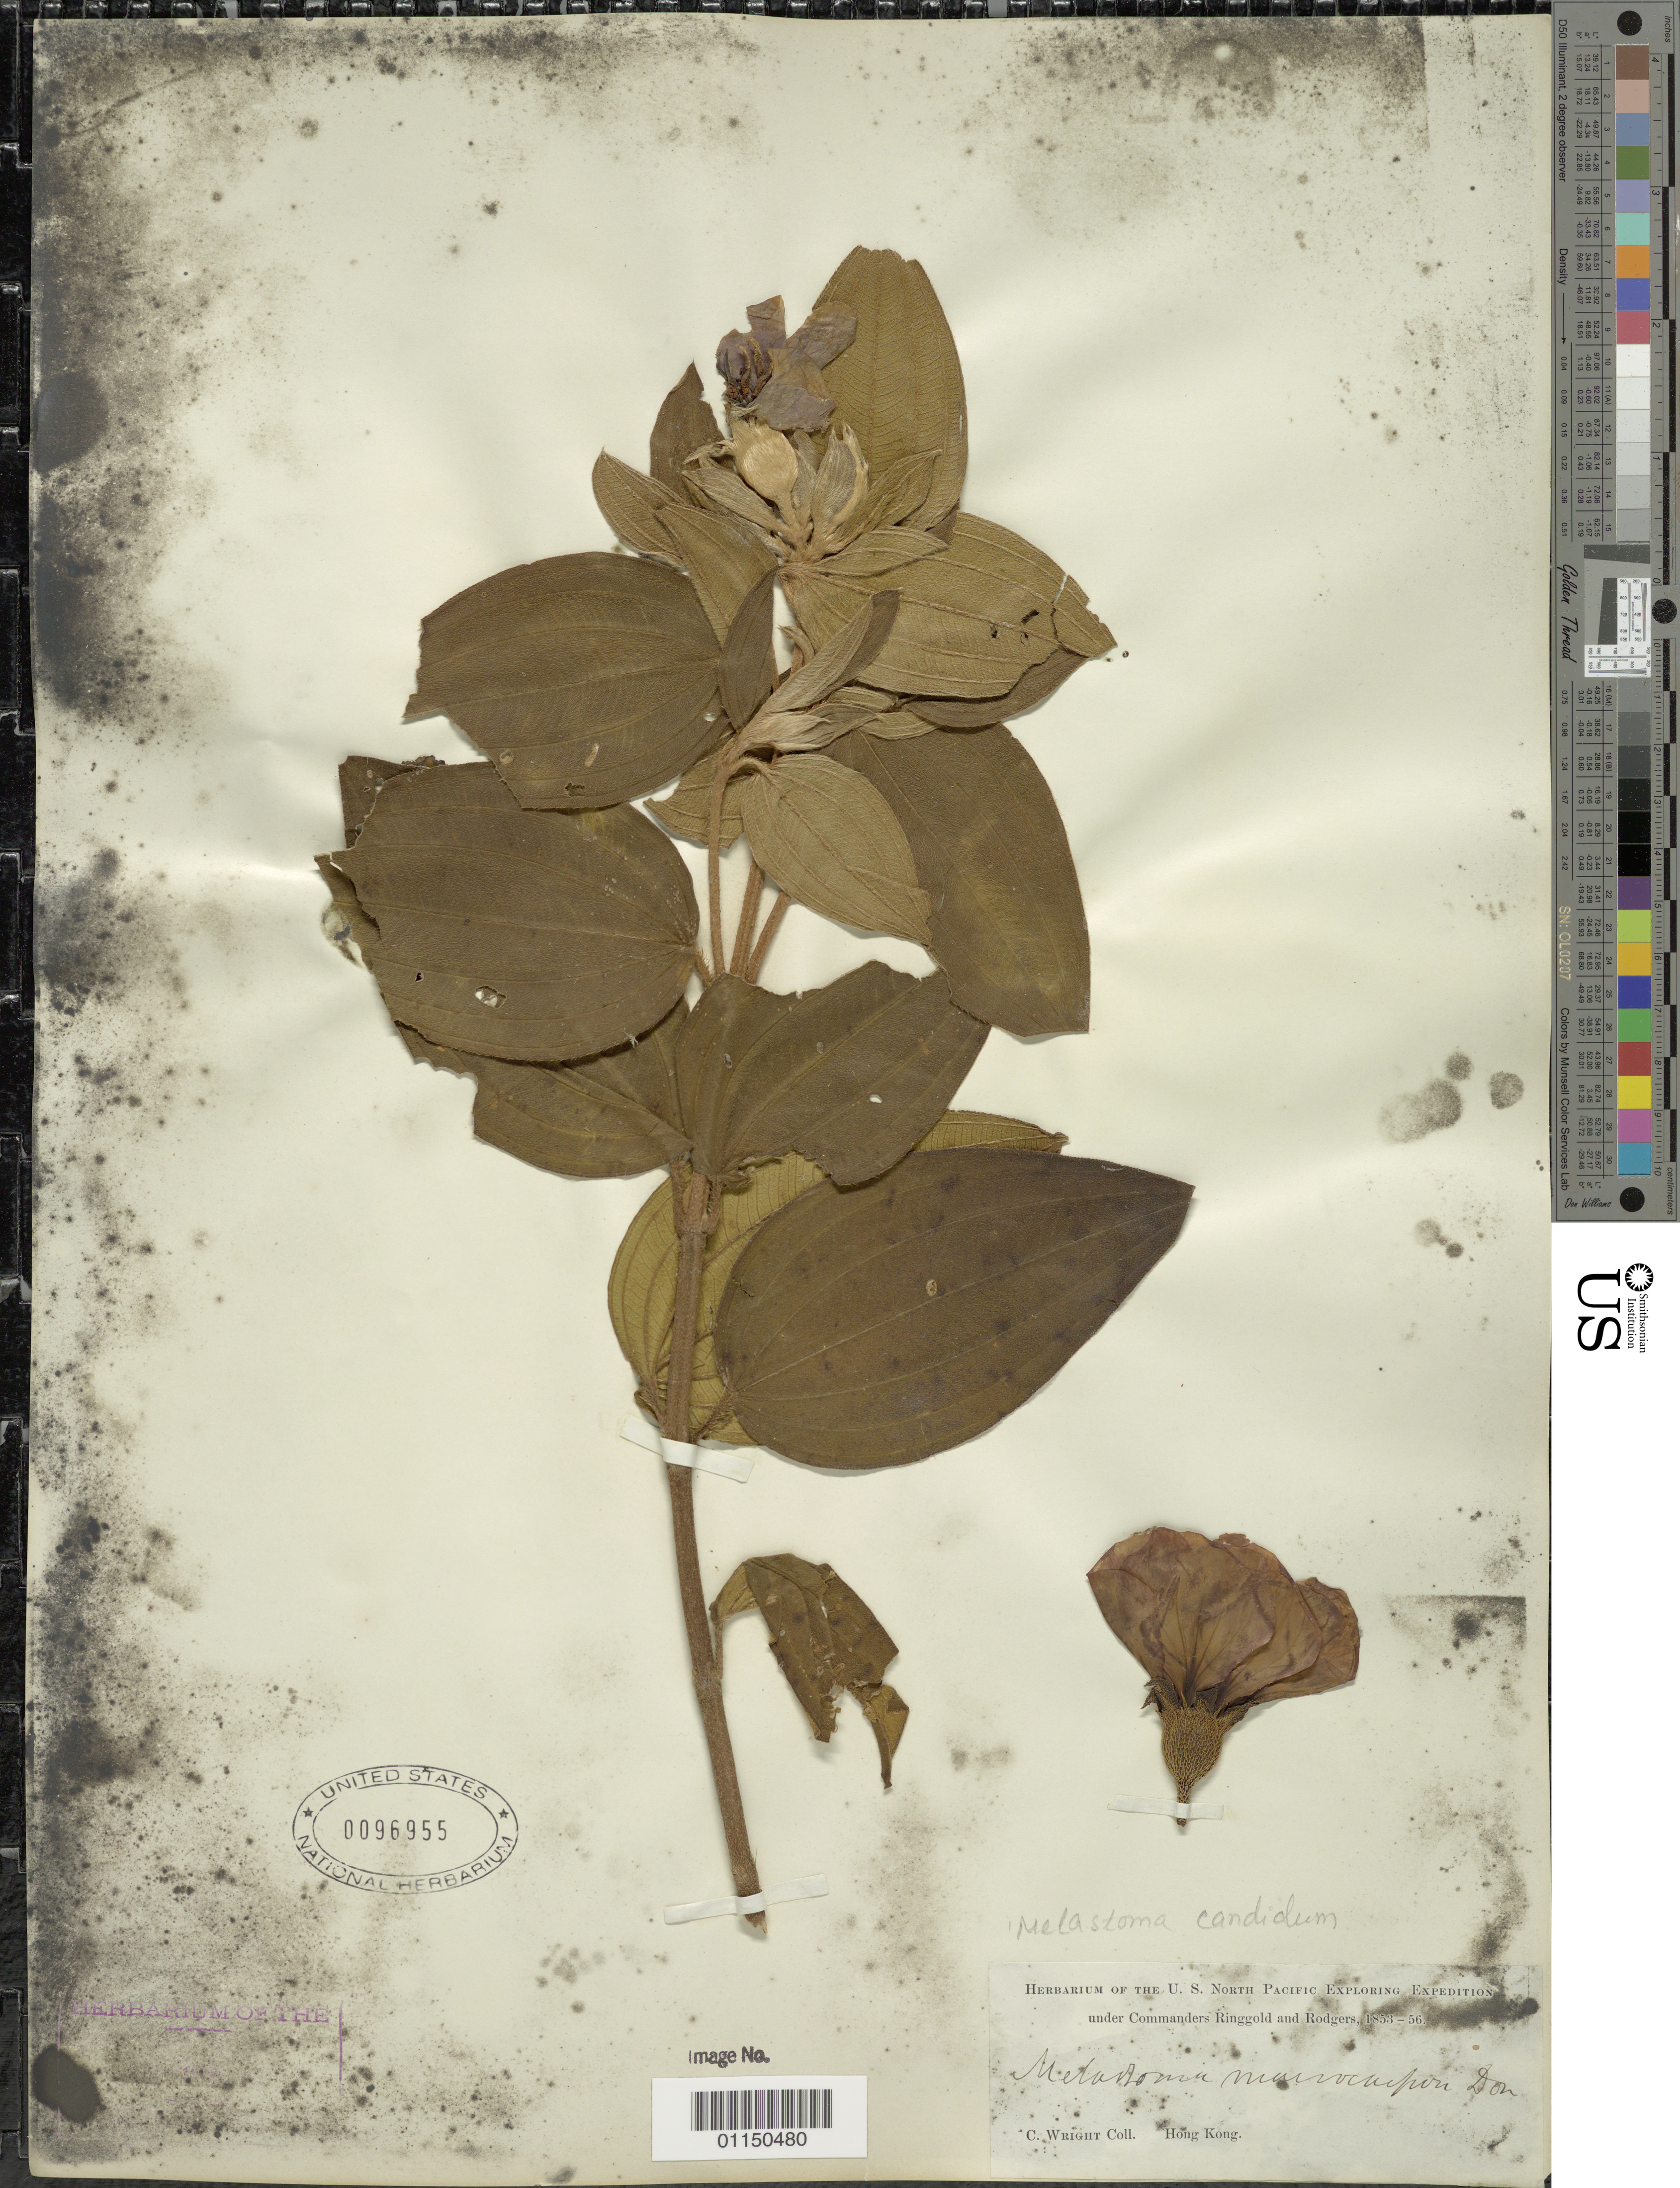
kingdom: Plantae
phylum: Tracheophyta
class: Magnoliopsida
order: Myrtales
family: Melastomataceae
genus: Melastoma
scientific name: Melastoma candidum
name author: D. Don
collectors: C. Wright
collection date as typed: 1853 to -- -- 1856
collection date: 1853/1856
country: China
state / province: Hong Kong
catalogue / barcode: US 96955